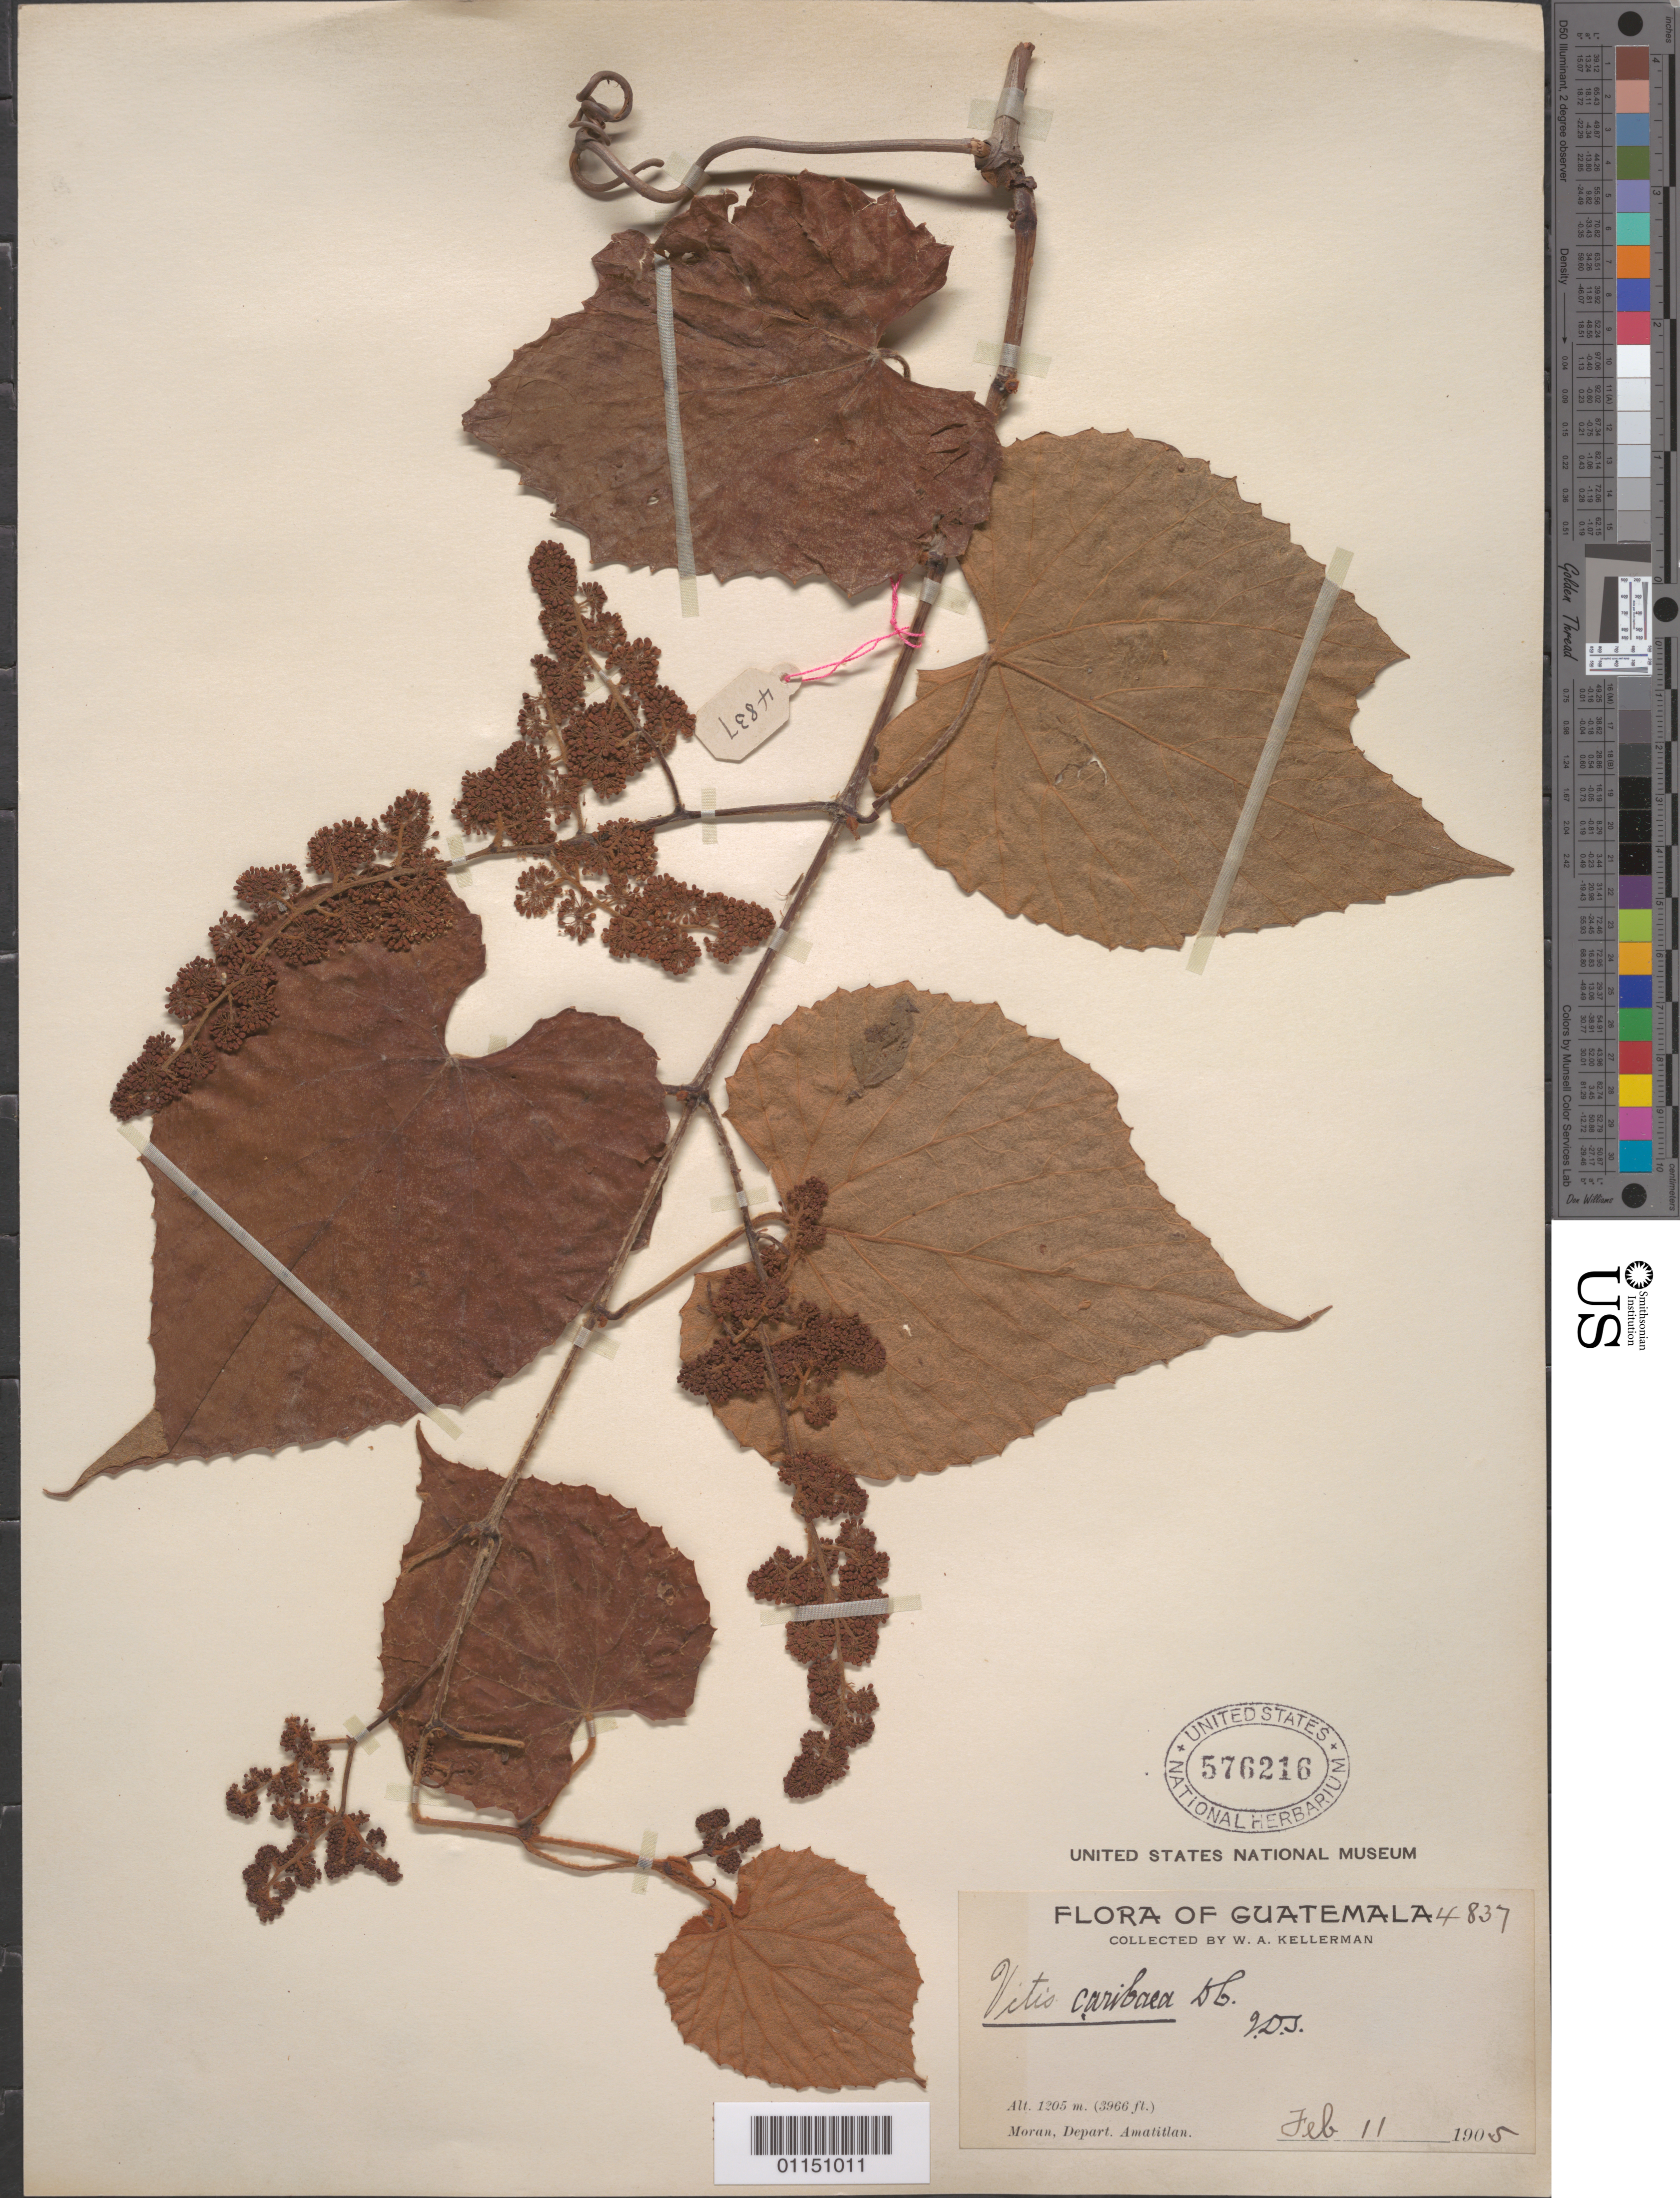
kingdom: Plantae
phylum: Tracheophyta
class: Magnoliopsida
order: Vitales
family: Vitaceae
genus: Vitis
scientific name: Vitis tiliaefolia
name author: Willd.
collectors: W. A. Kellerman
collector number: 4837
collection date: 1905-02-11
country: Guatemala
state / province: Guatemala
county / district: Amatitlan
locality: Moran.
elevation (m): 1205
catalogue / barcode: US 576216